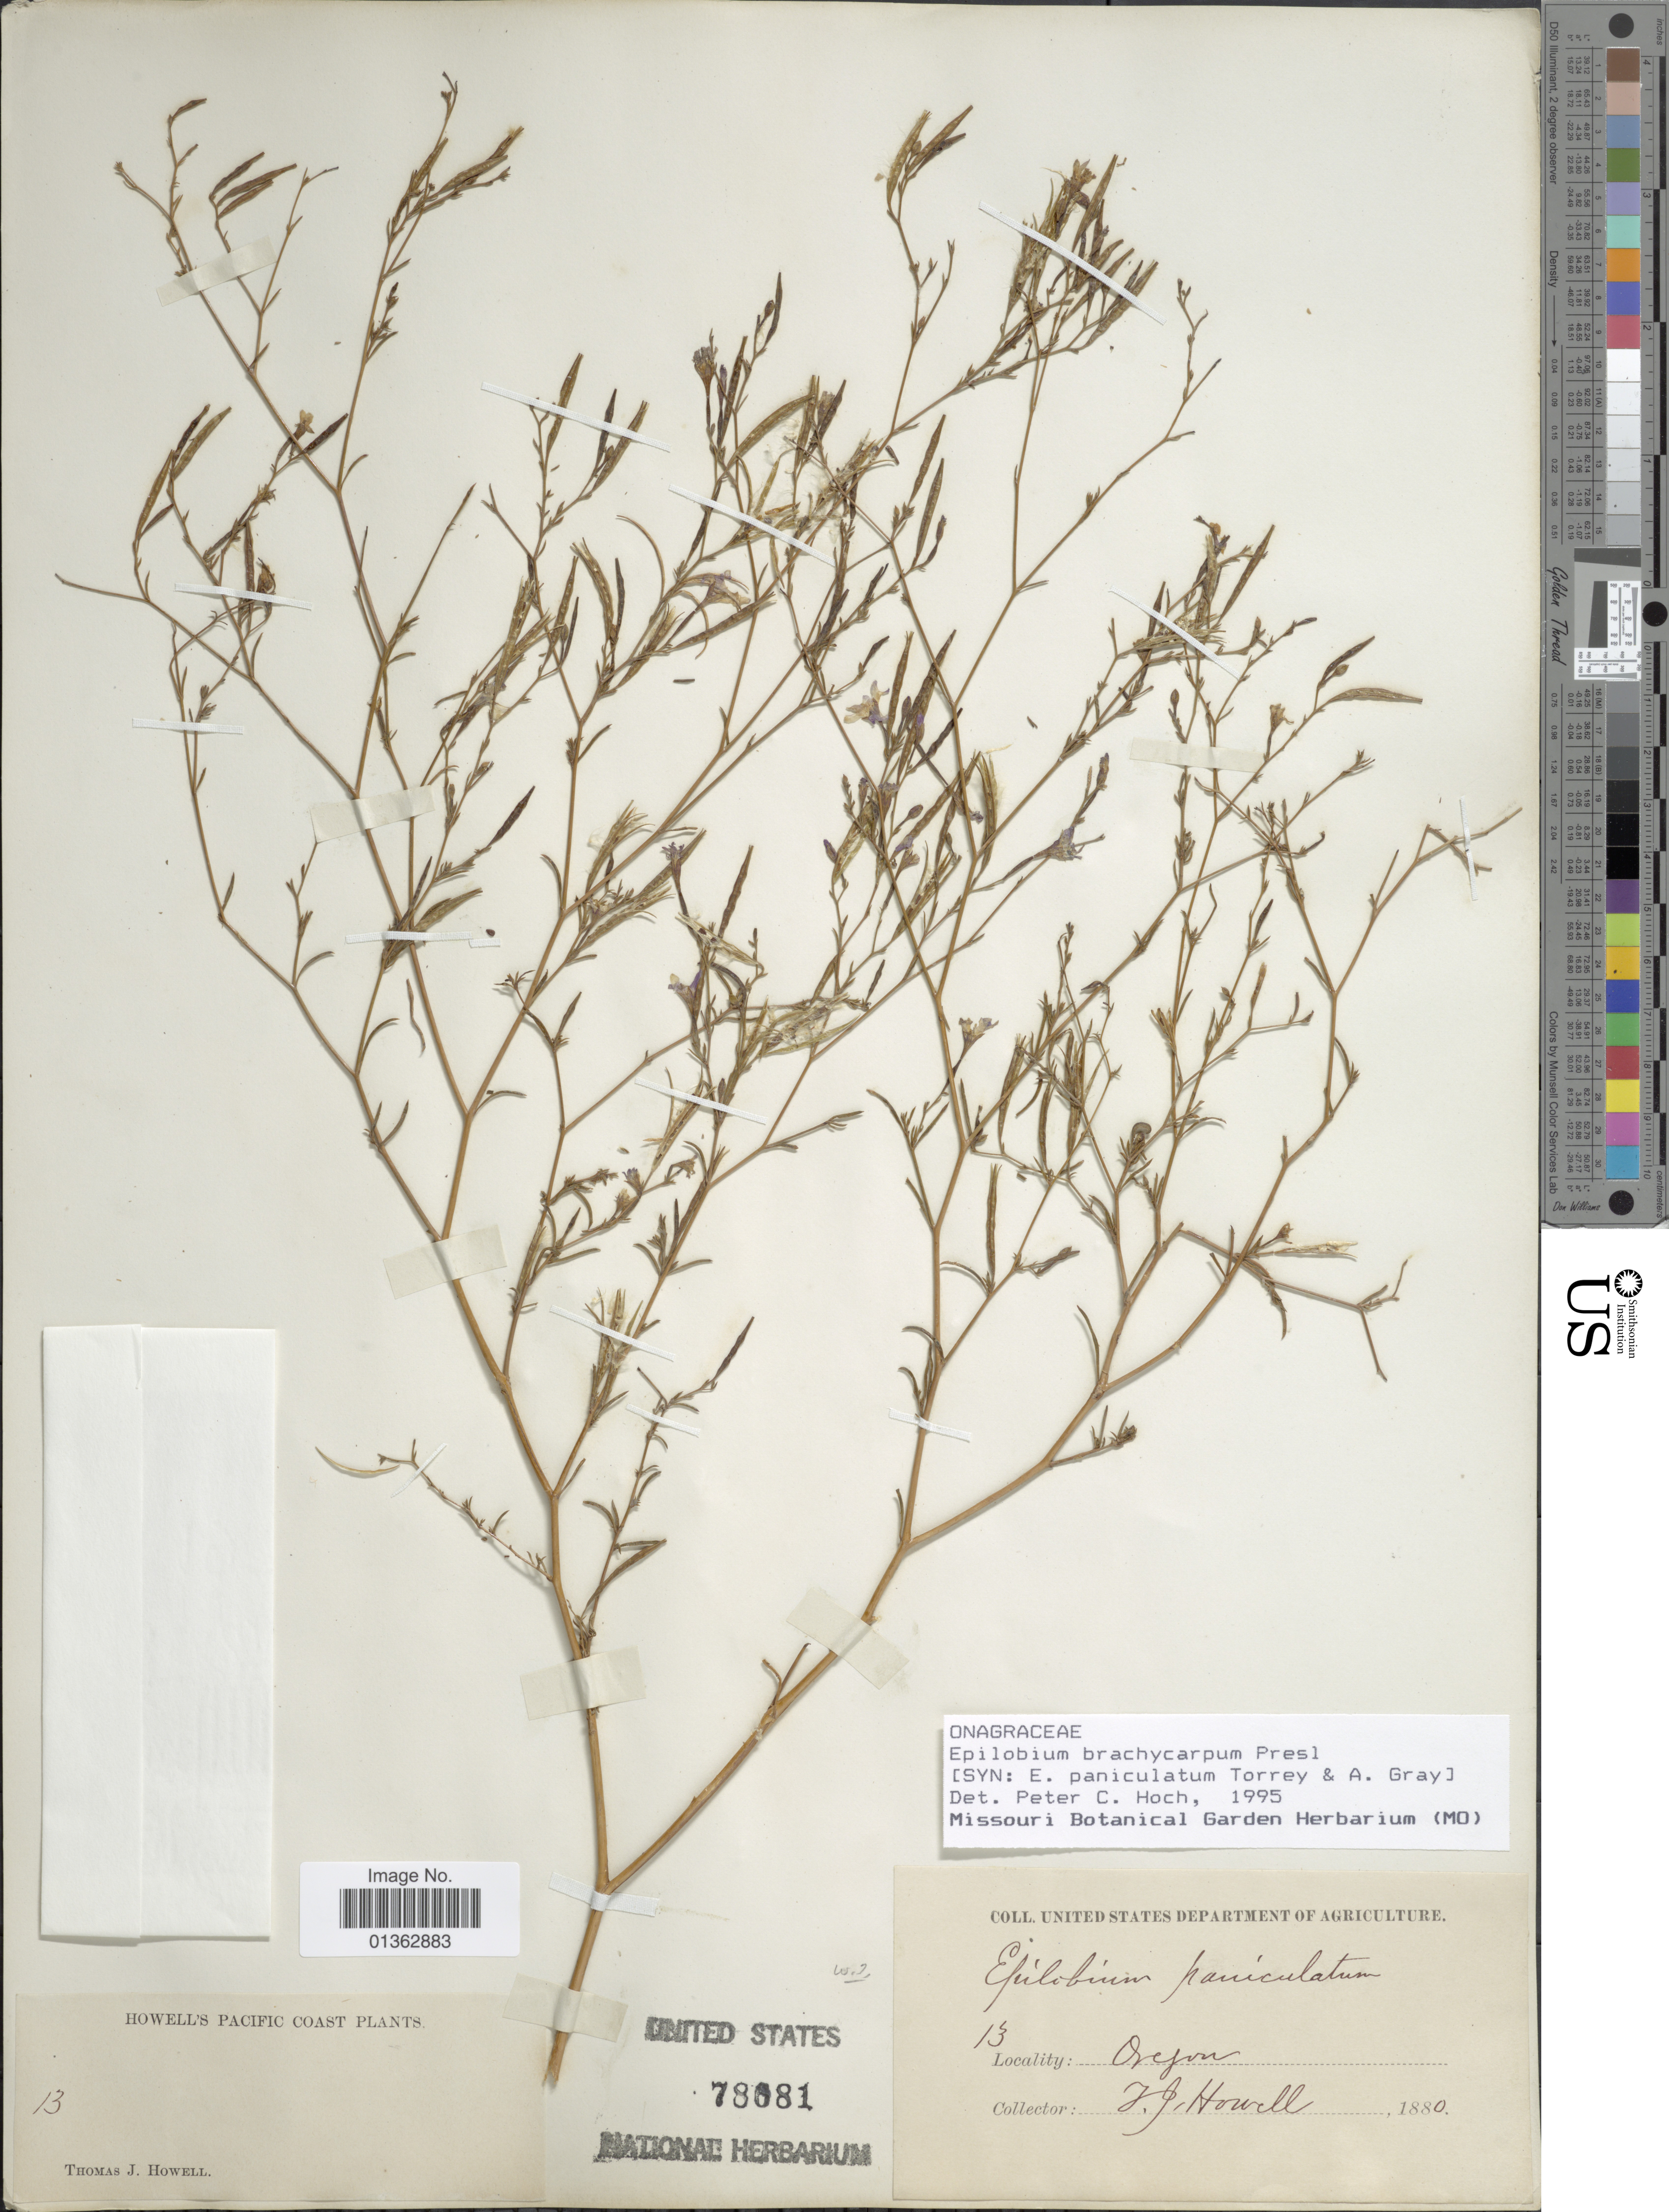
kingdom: Plantae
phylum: Tracheophyta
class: Magnoliopsida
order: Myrtales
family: Onagraceae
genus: Epilobium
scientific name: Epilobium brachycarpum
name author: C. Presl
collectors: T. J. Howell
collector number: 13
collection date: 1880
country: United States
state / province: Oregon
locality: Howell's Pacific Coast.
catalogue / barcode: US 78081